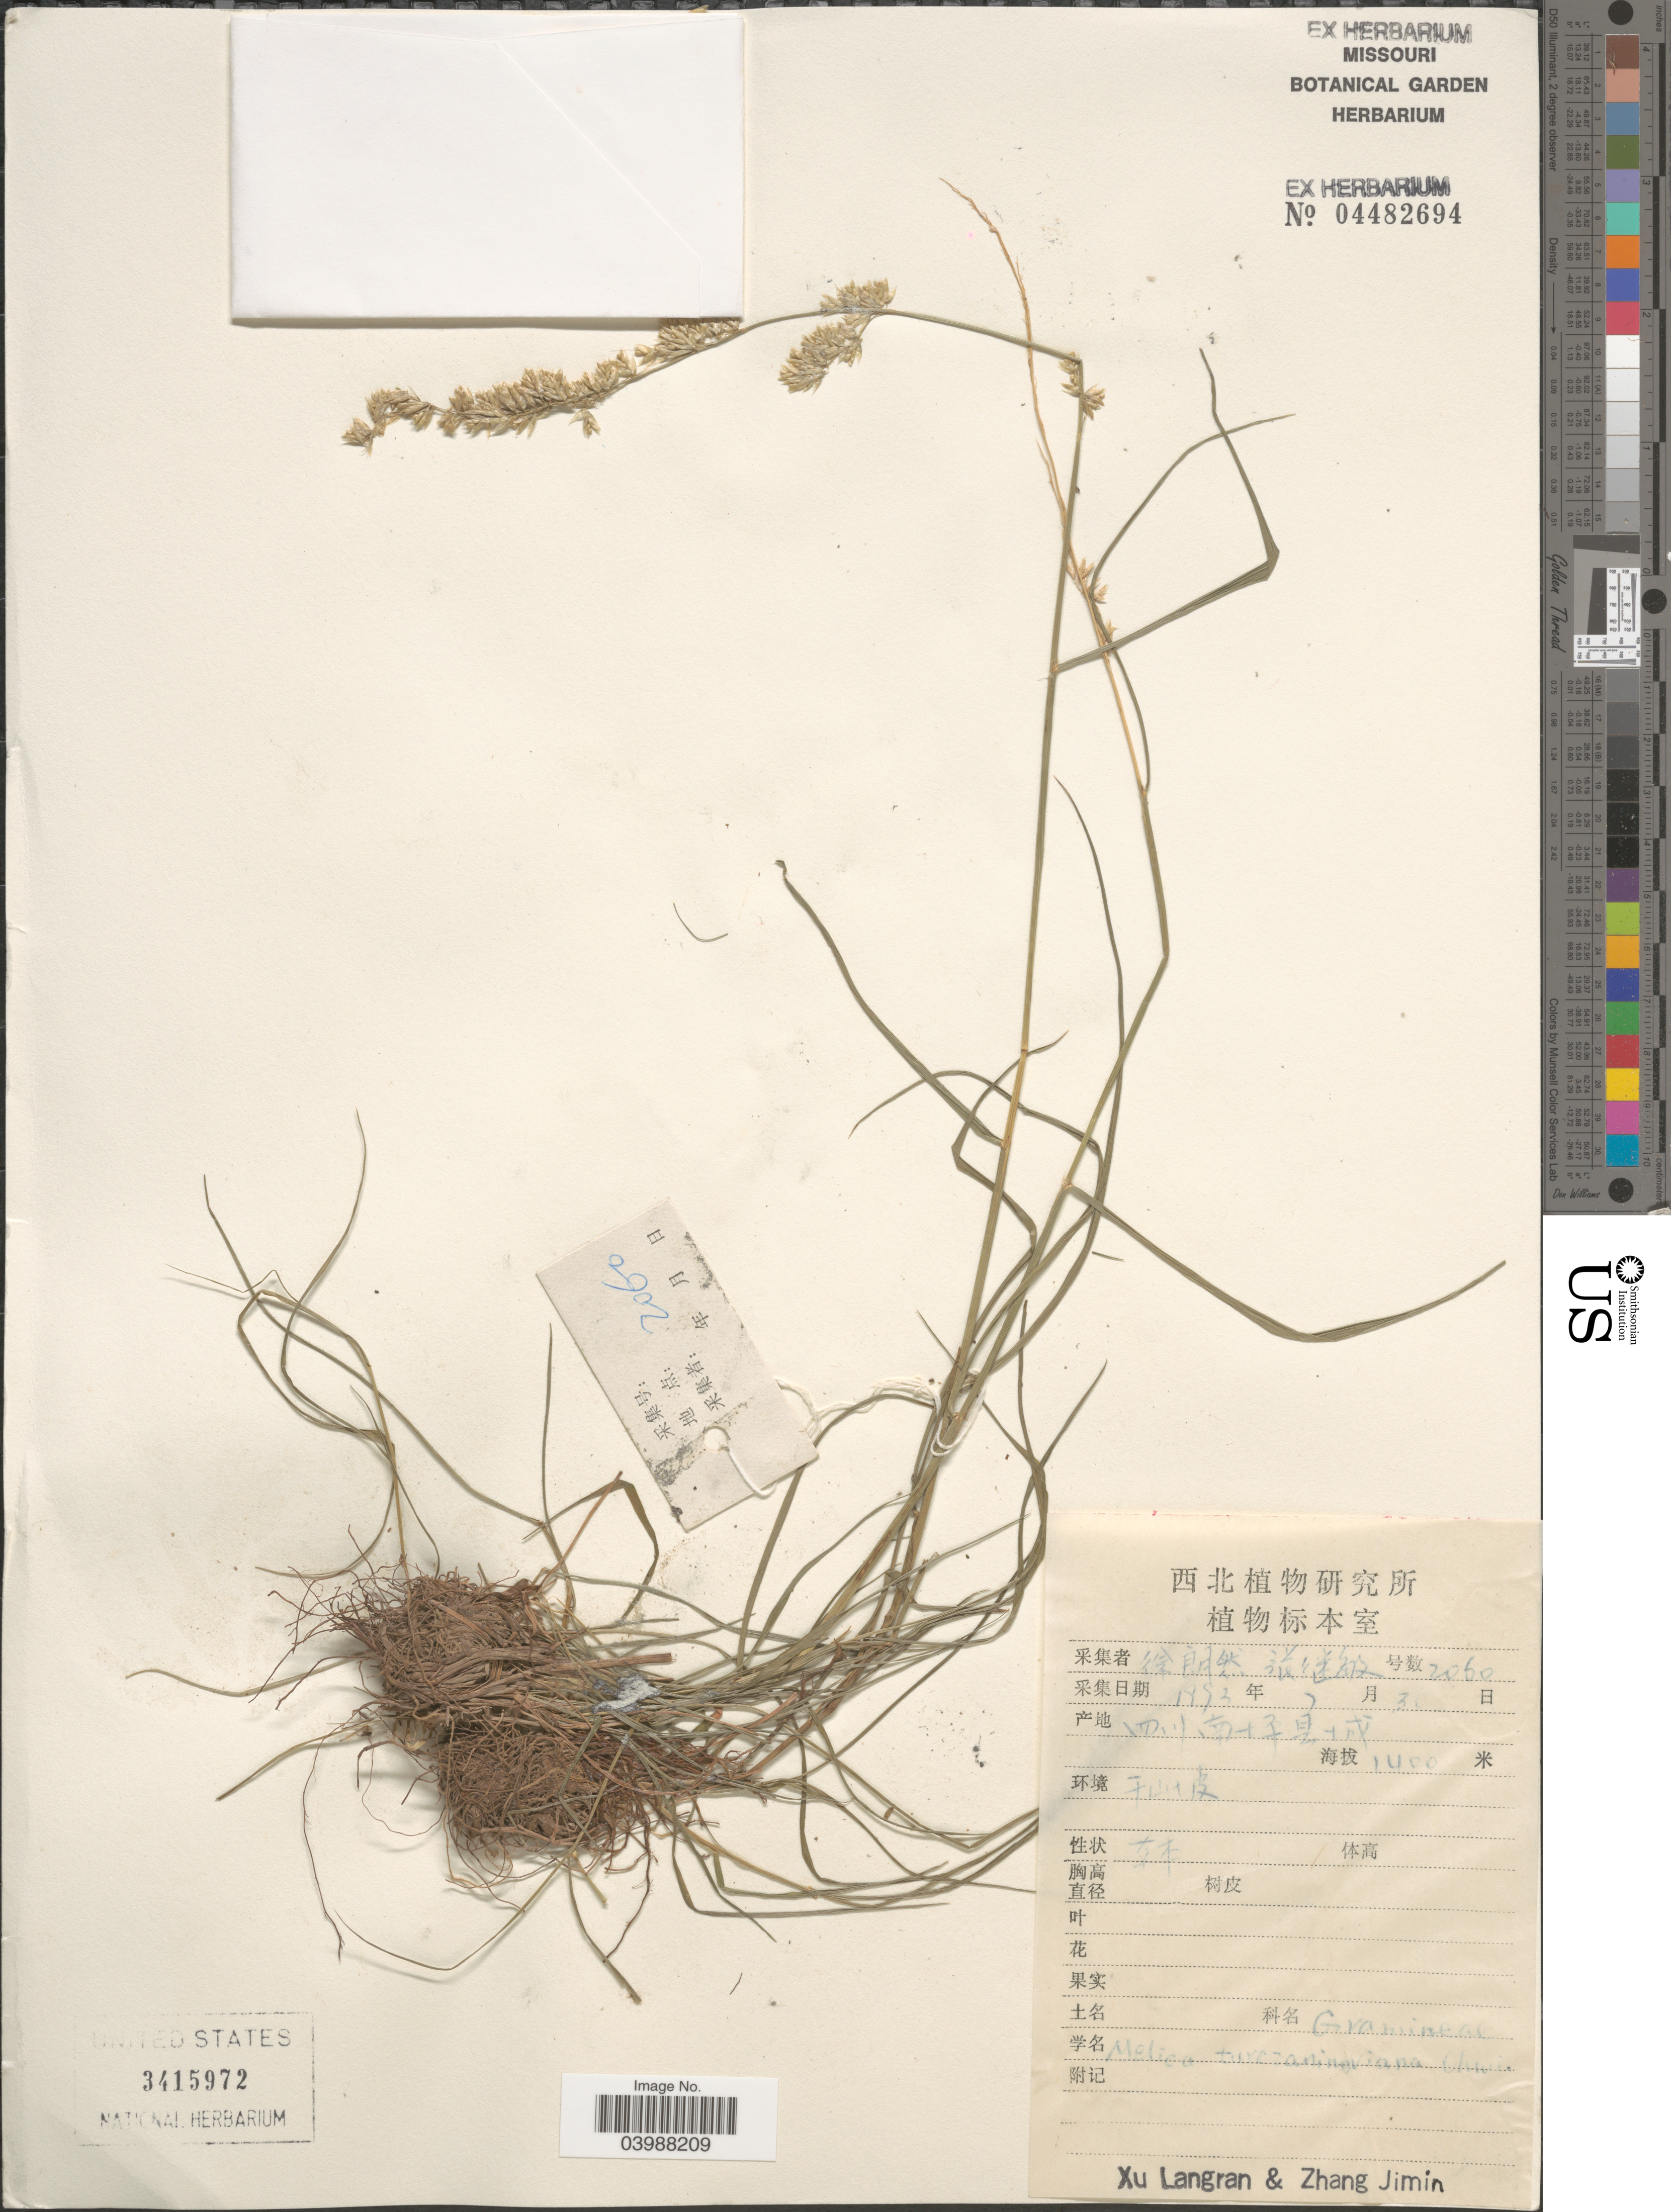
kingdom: Plantae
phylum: Tracheophyta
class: Liliopsida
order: Poales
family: Poaceae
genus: Melica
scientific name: Melica scabrosa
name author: Trin.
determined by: Brightly, William, (SHD), University of Sheffield (UNITED KINGDOM)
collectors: L. Xu & J. Zhang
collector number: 2060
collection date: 1893-07-30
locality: X.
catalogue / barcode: US 3415972